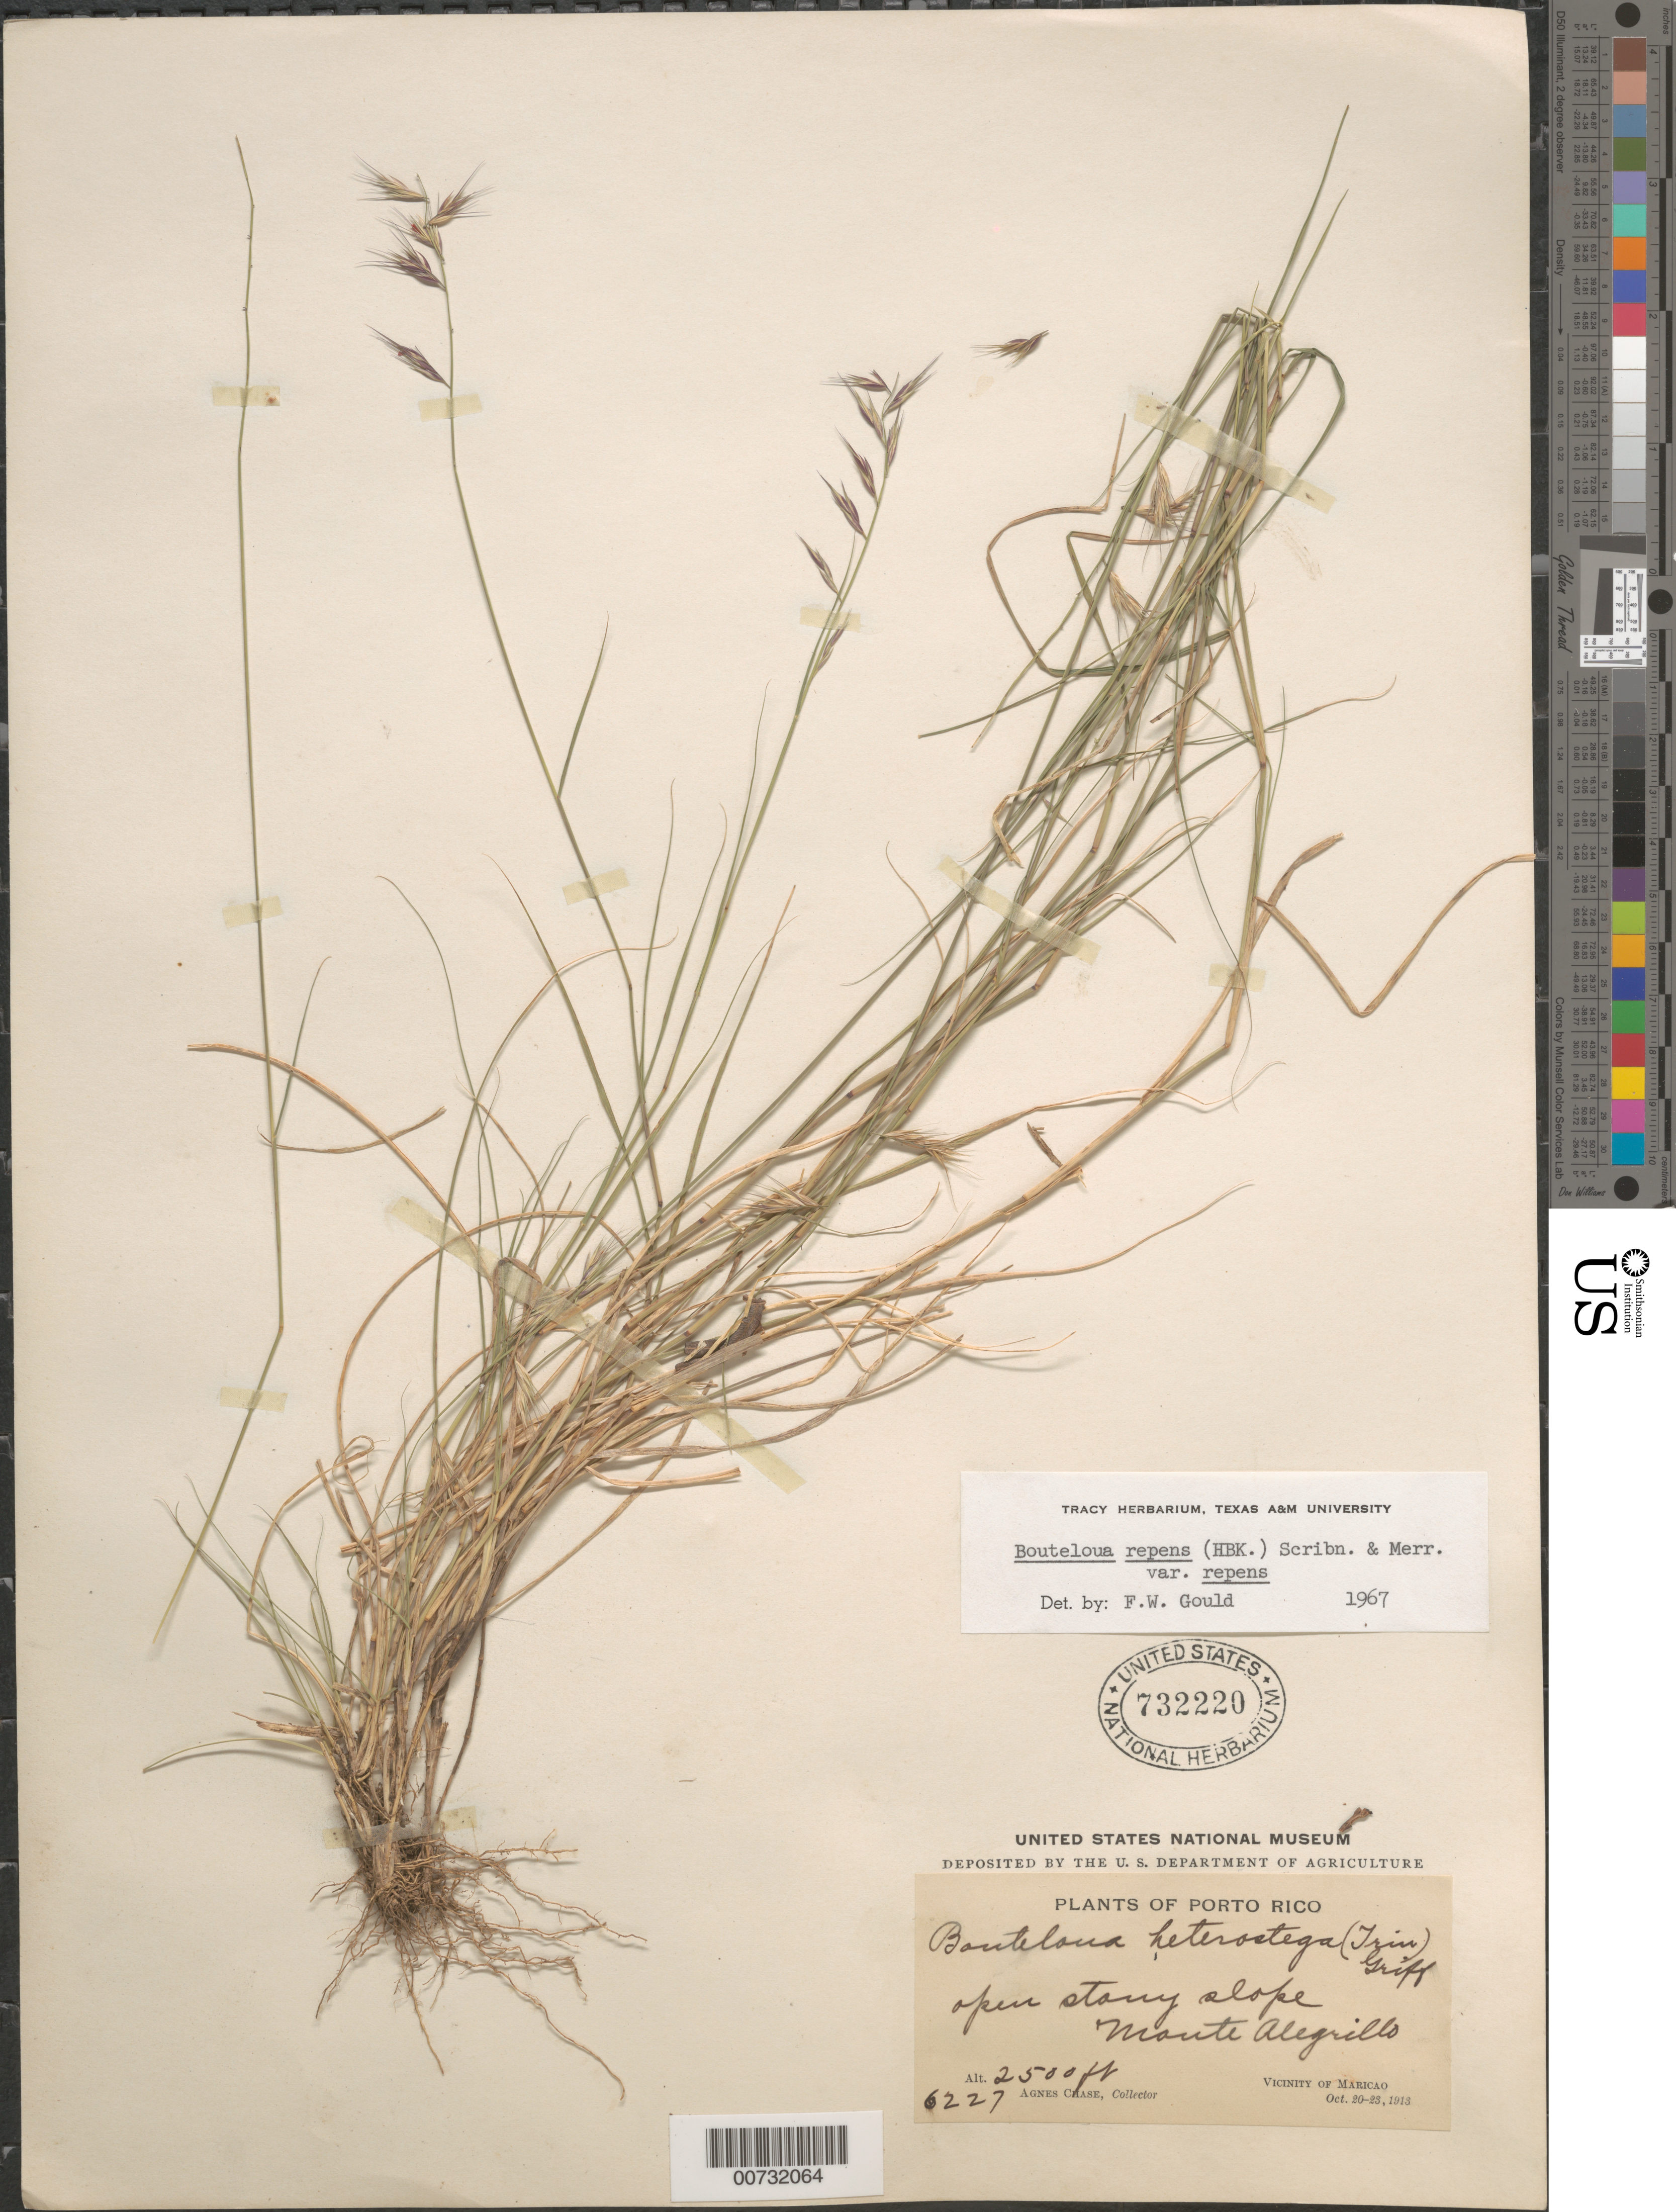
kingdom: Plantae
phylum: Tracheophyta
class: Liliopsida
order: Poales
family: Poaceae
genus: Bouteloua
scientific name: Bouteloua repens (H.B.K.) Scribn. & Merr. var. repens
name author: (Kunth) Scribn. & Merr.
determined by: Gould, F. W.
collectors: A. Chase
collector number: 6227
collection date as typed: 20 Oct 1913 to 23 Oct 1913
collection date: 1913-10-20/1913-10-23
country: Puerto Rico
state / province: Maricao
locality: Monte Alegrillo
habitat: Open stony slope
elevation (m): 762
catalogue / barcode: US 732220